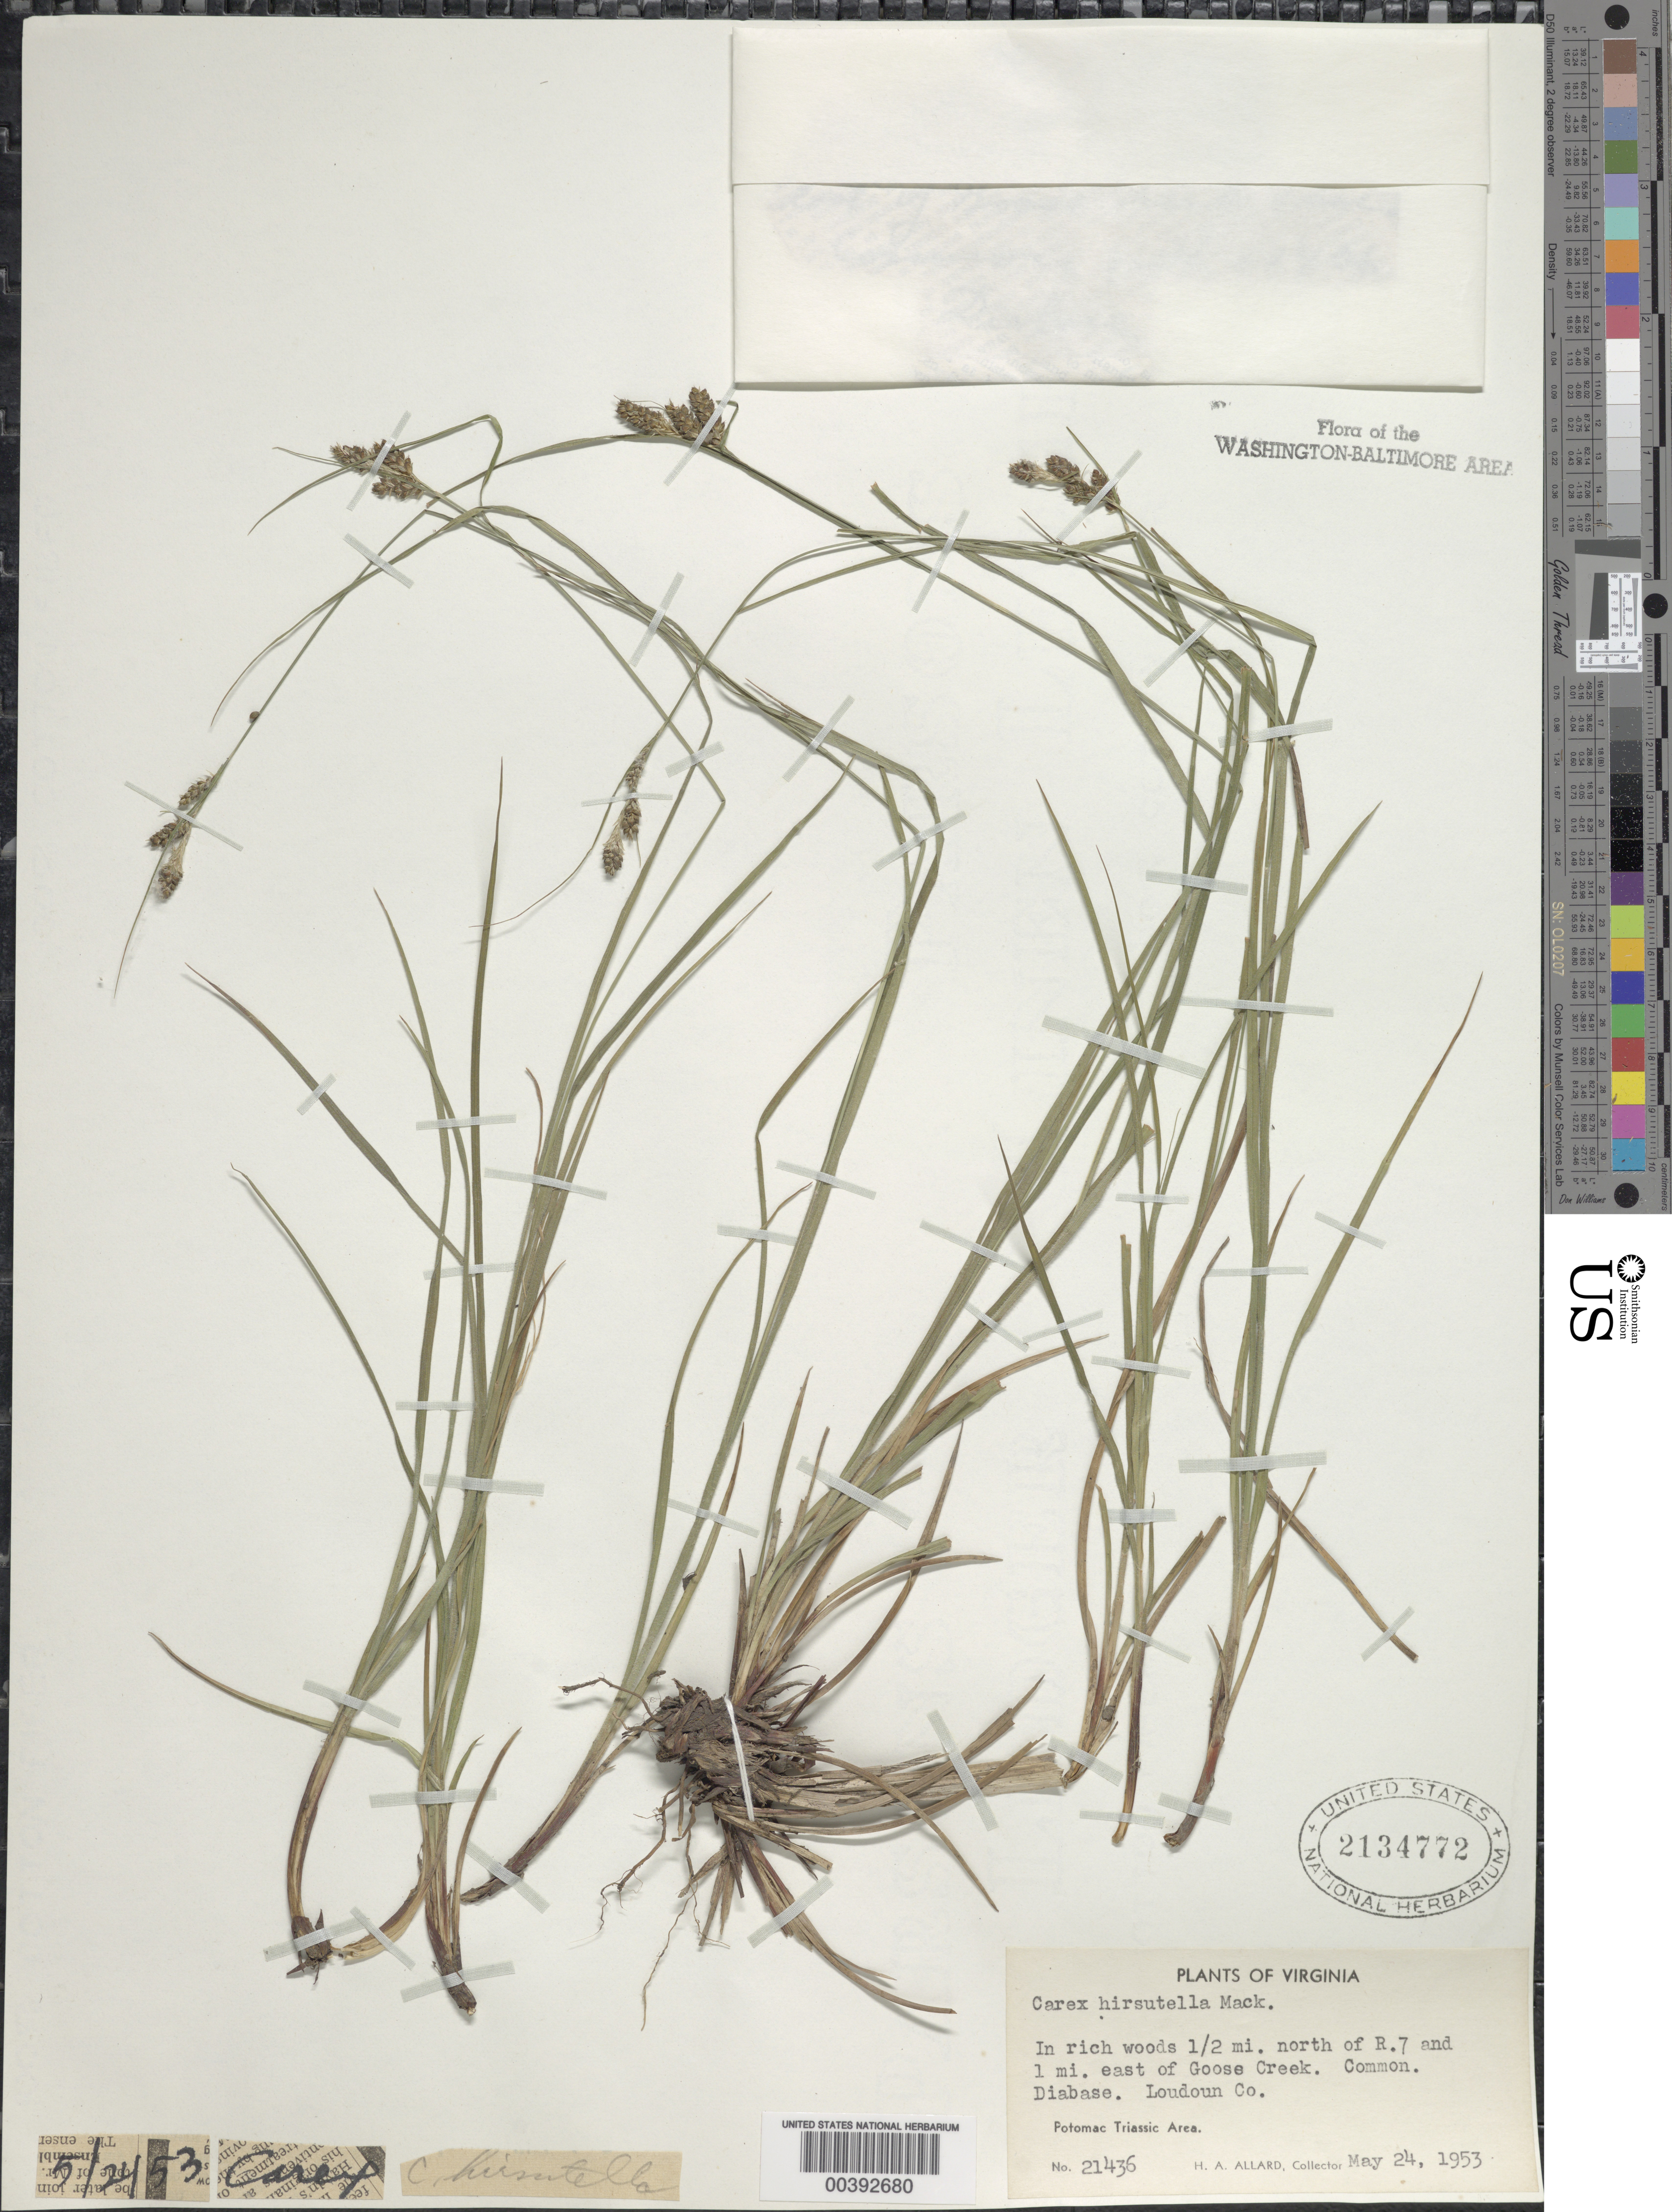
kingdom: Plantae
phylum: Tracheophyta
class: Liliopsida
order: Poales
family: Cyperaceae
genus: Carex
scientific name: Carex hirsutella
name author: Mack.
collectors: H. A. Allard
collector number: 21436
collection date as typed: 24 May 1953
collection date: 1953-05-24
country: United States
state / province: Virginia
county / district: Loudoun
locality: North of Route 7 and east of Goose Creek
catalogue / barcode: US 2134772